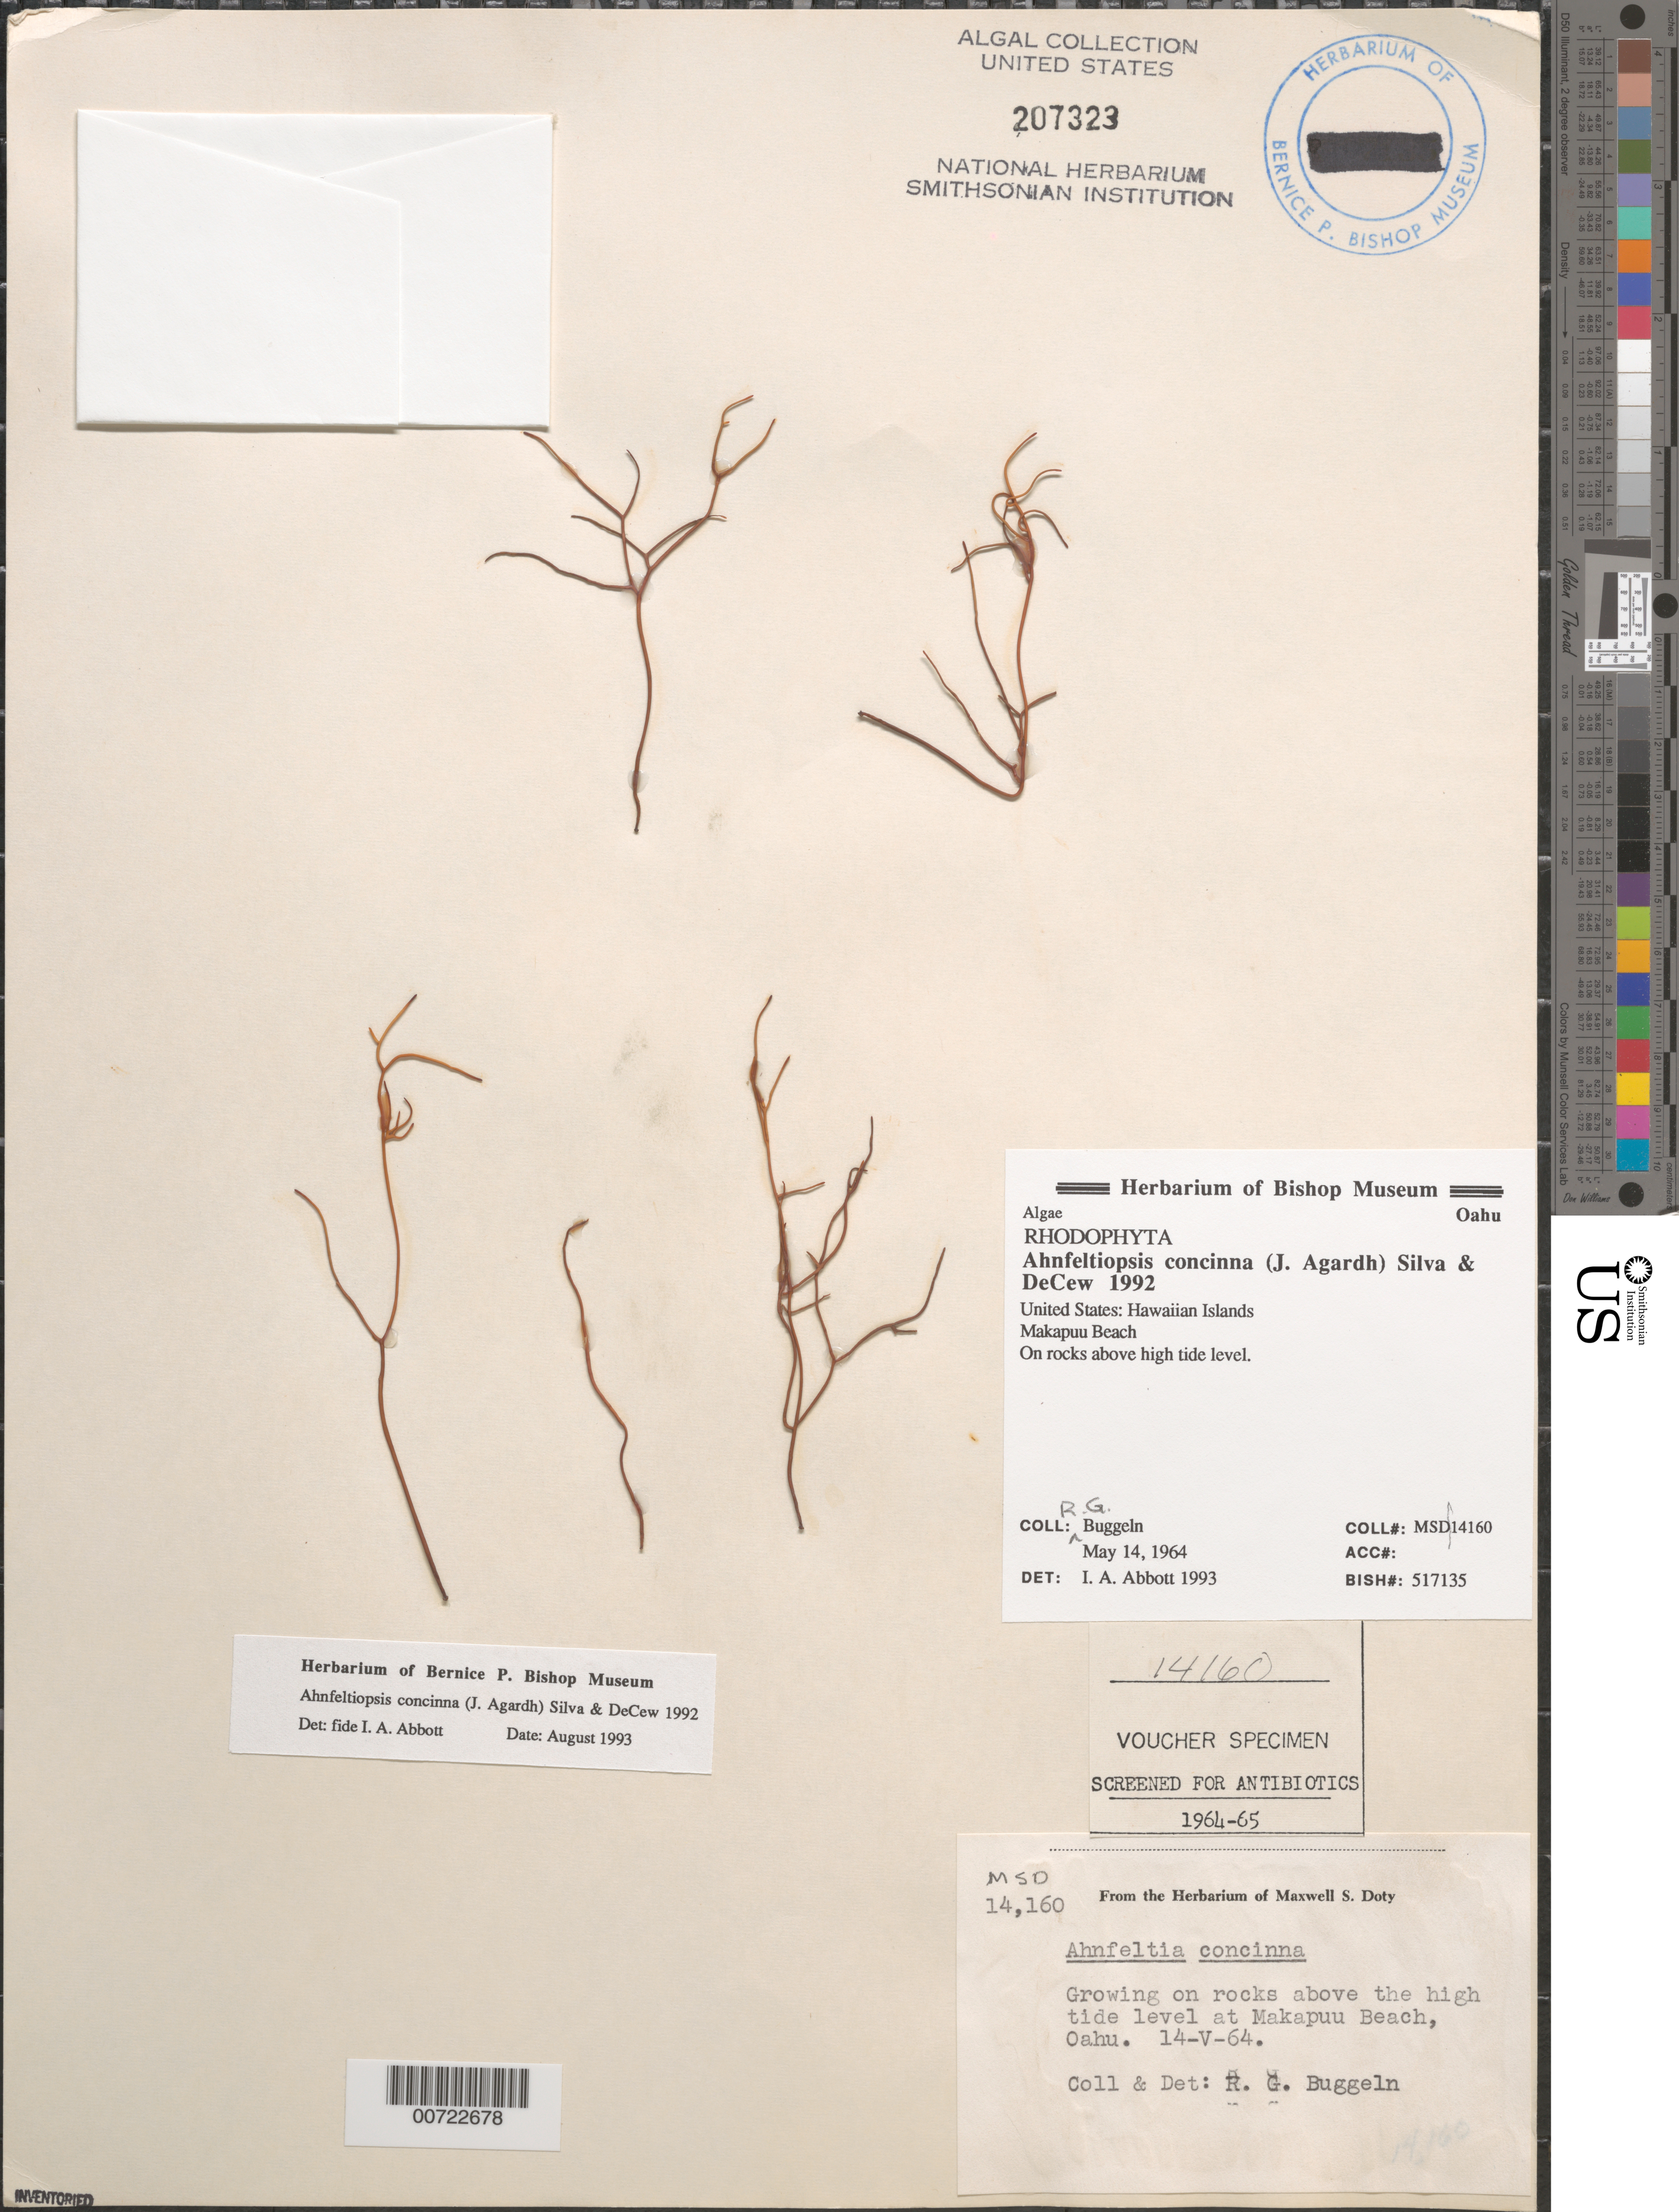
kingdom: Plantae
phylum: Rhodophyta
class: Florideophyceae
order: Gigartinales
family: Phyllophoraceae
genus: Gymnogongrus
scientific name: Gymnogongrus durvillei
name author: (Bory) M.S.Calderon & S.M. Boo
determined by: Algae name updating Project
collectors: R. Buggeln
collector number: MSD 14160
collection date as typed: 14 May 1964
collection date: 1964-05-14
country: United States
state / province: Hawaii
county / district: Honolulu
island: Oahu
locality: Makapuu Beach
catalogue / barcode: US 207323